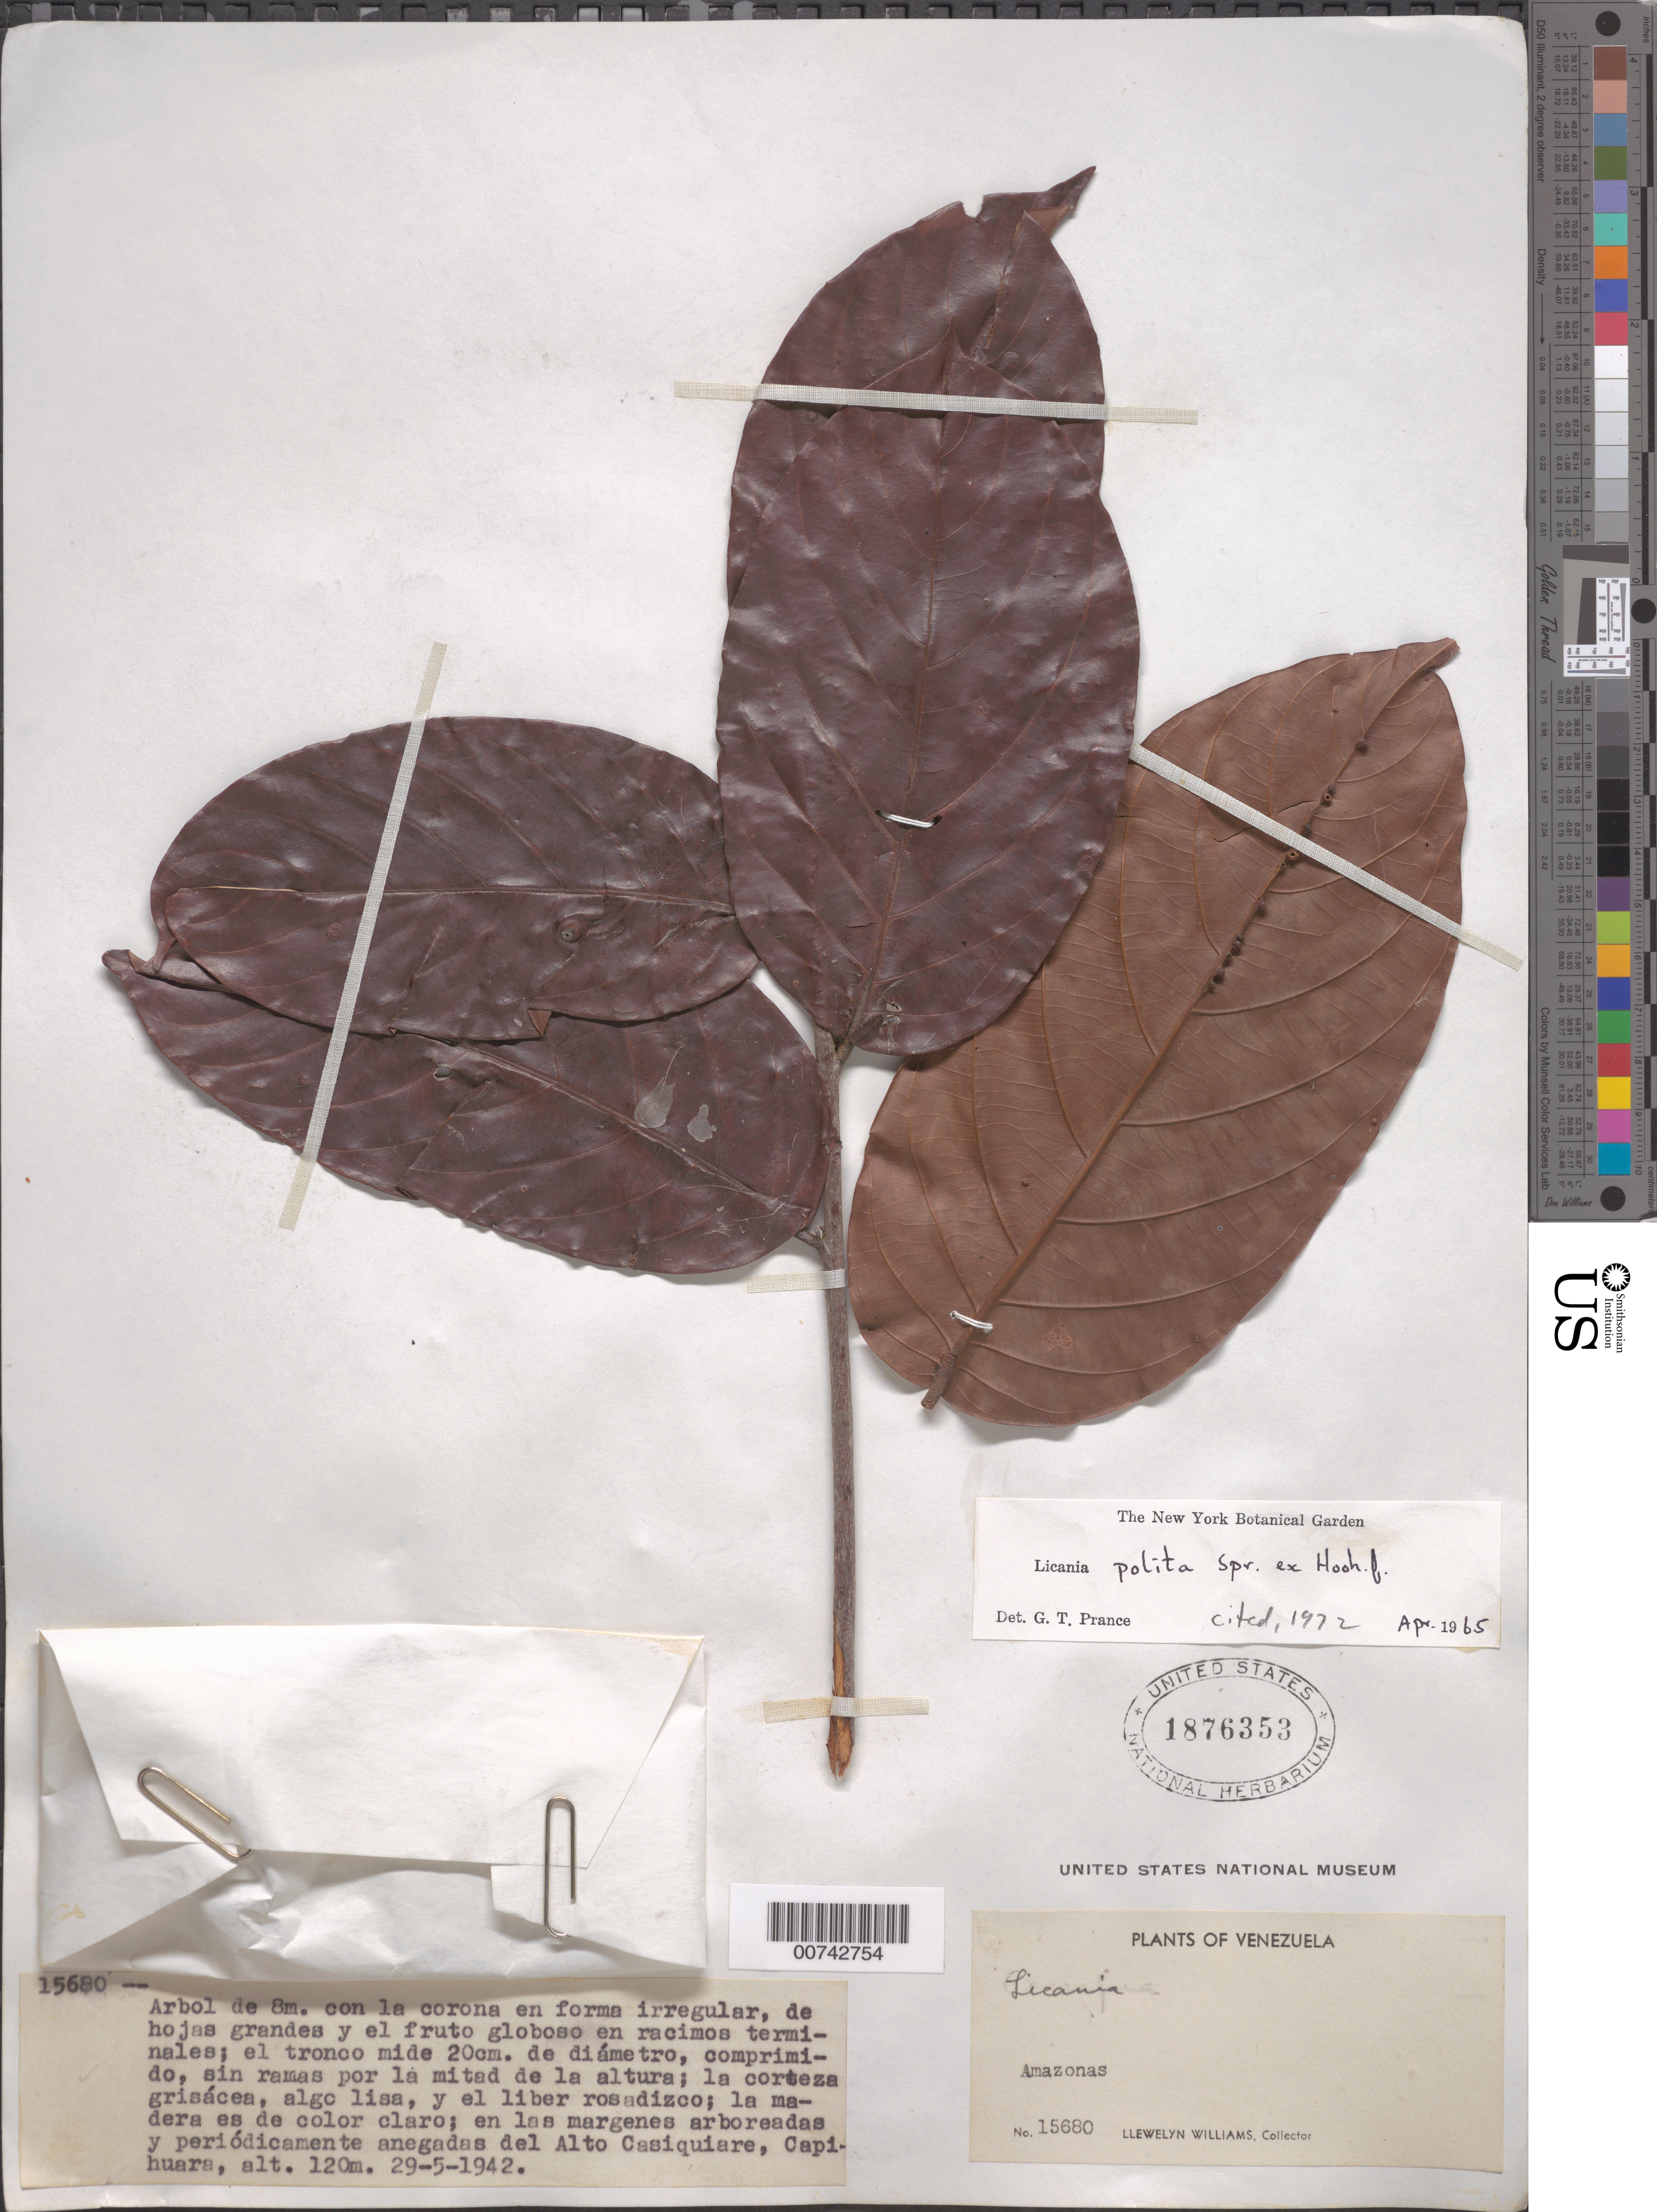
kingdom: Plantae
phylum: Tracheophyta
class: Magnoliopsida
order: Malpighiales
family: Chrysobalanaceae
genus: Licania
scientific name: Licania polita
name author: Spruce ex Hook. f.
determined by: Prance, G. T.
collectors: Ll. Williams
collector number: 15680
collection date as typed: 29-May-42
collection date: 1942-05-29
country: Venezuela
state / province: Amazonas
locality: Capihuara, Alto Casiquiare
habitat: Margenes arboreadas y periodicamente anegadas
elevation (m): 120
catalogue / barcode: US 1876353